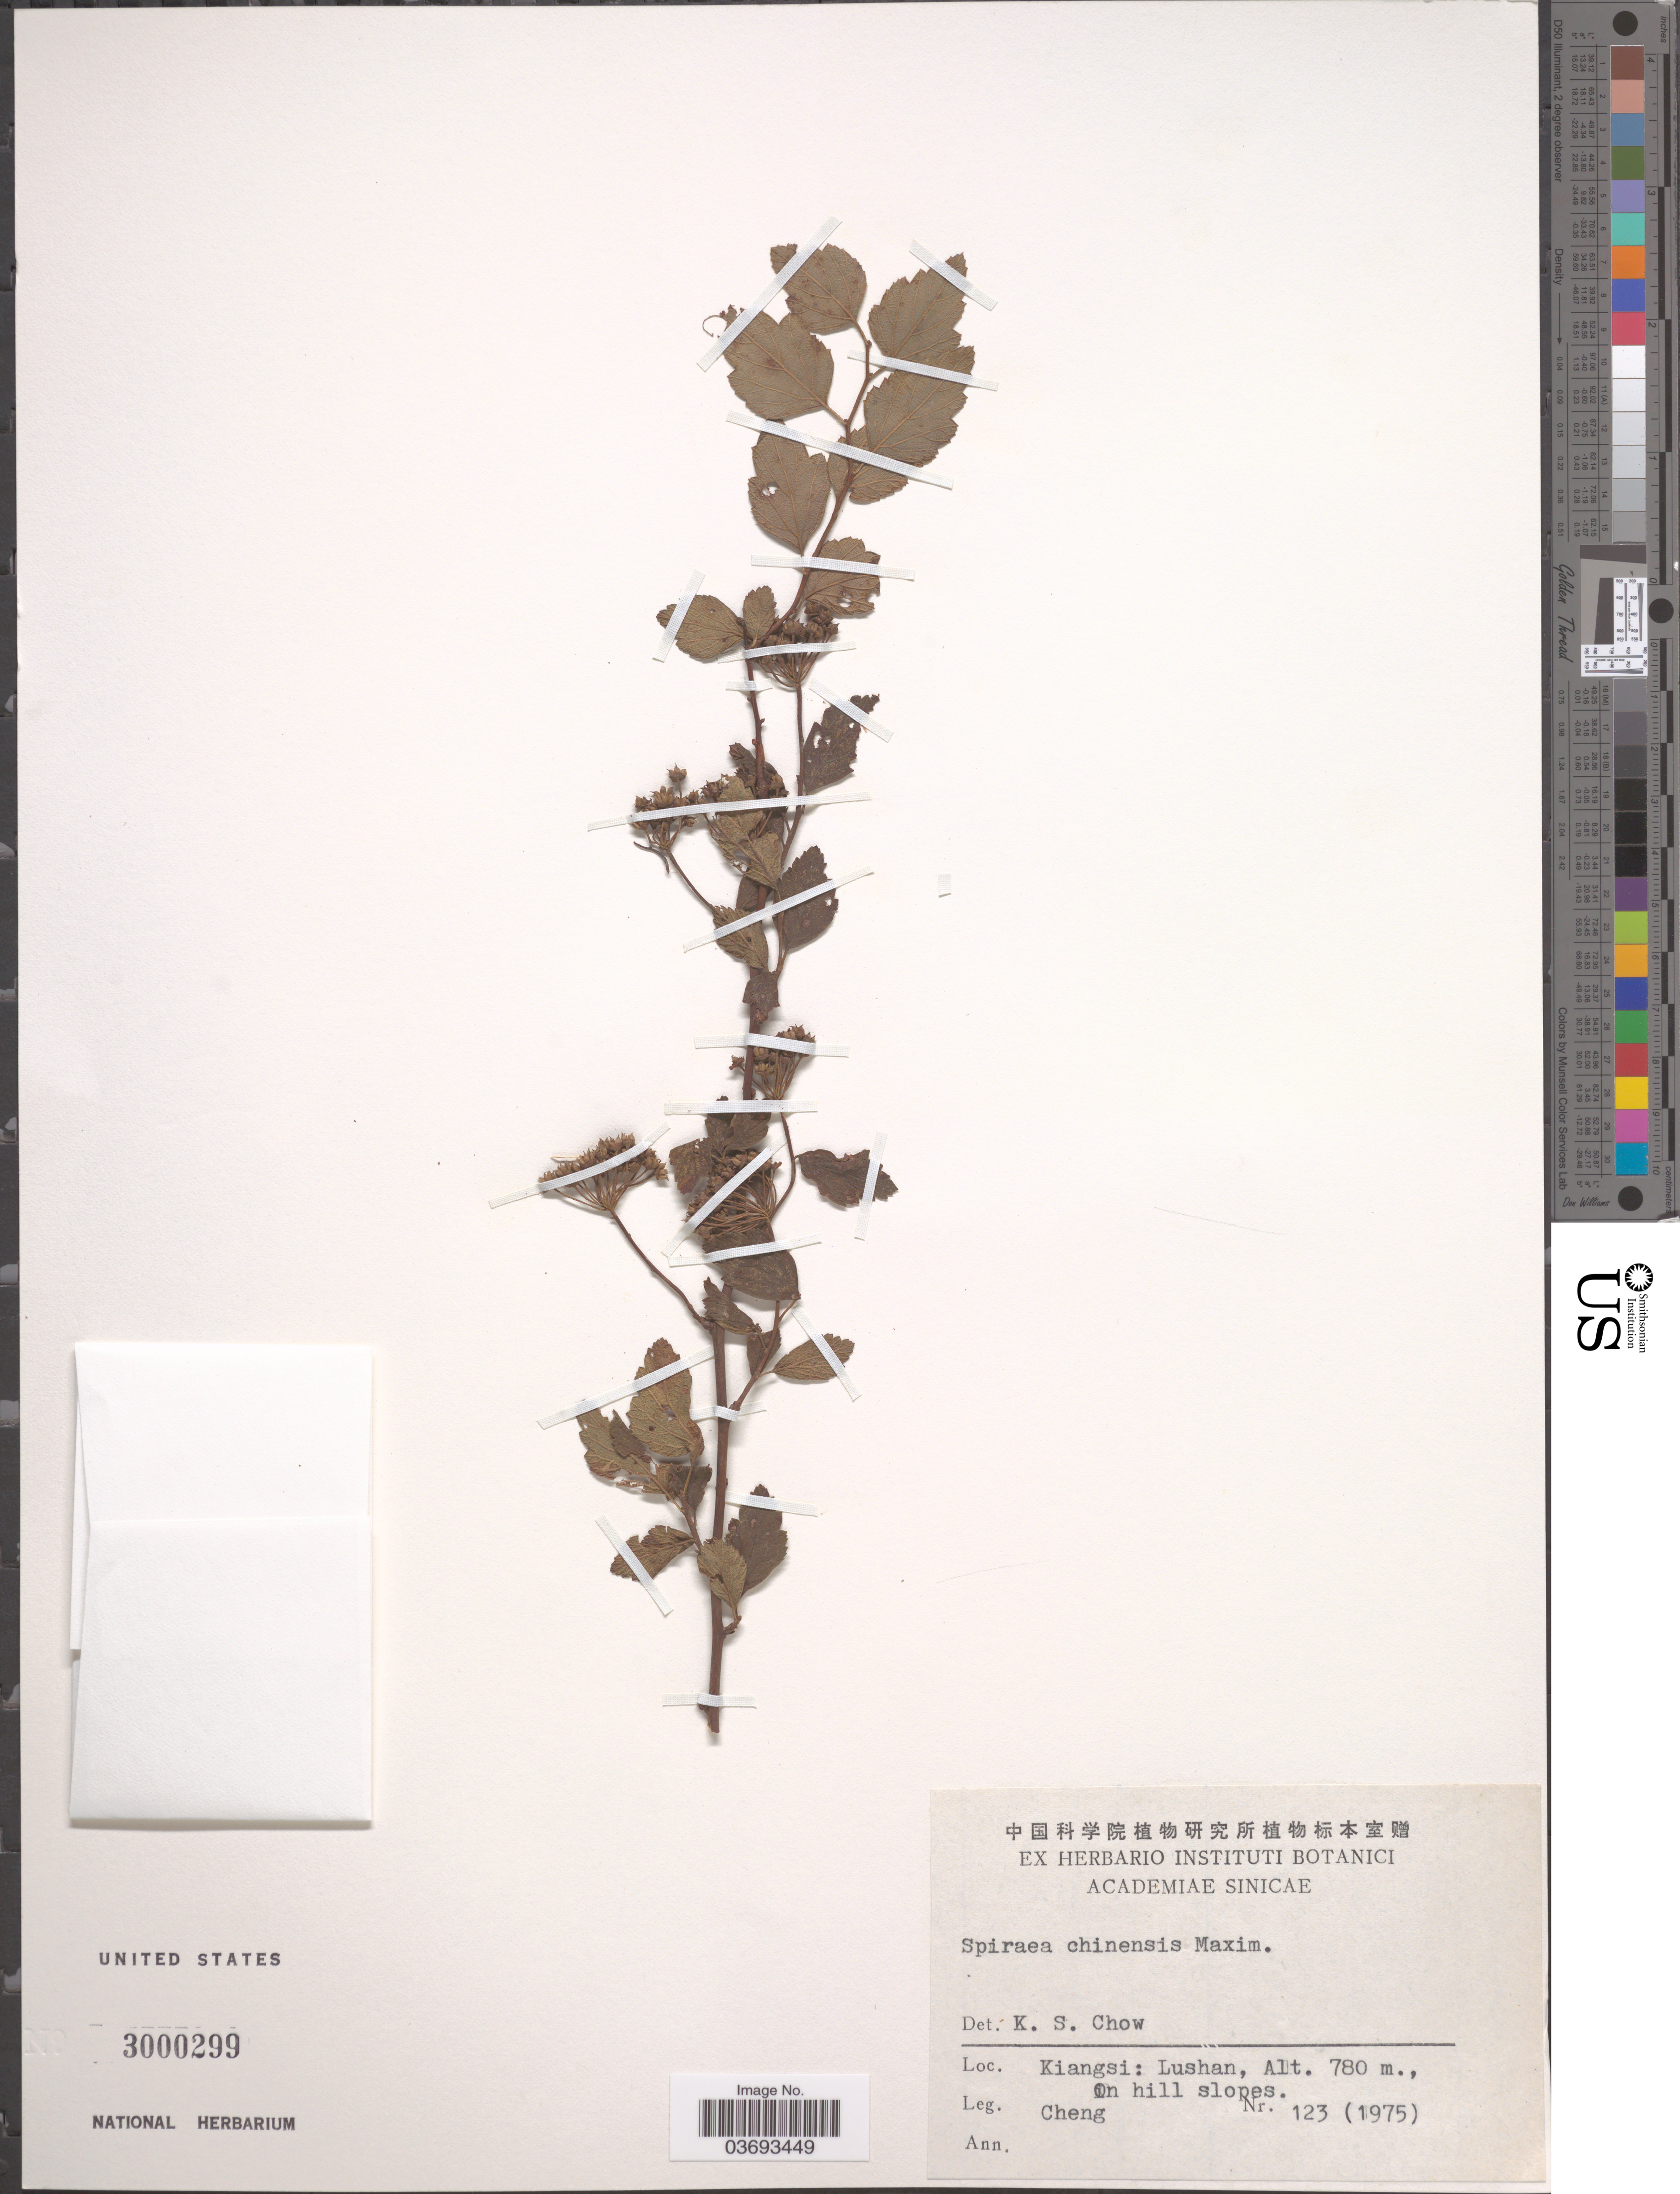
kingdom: Plantae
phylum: Tracheophyta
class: Magnoliopsida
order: Rosales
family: Rosaceae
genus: Spiraea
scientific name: Spiraea chinensis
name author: Maxim.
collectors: -. Cheng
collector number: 123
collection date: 1975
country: China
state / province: Jiangxi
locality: Kiangsi: Lushan.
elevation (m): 780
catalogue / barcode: US 3000299